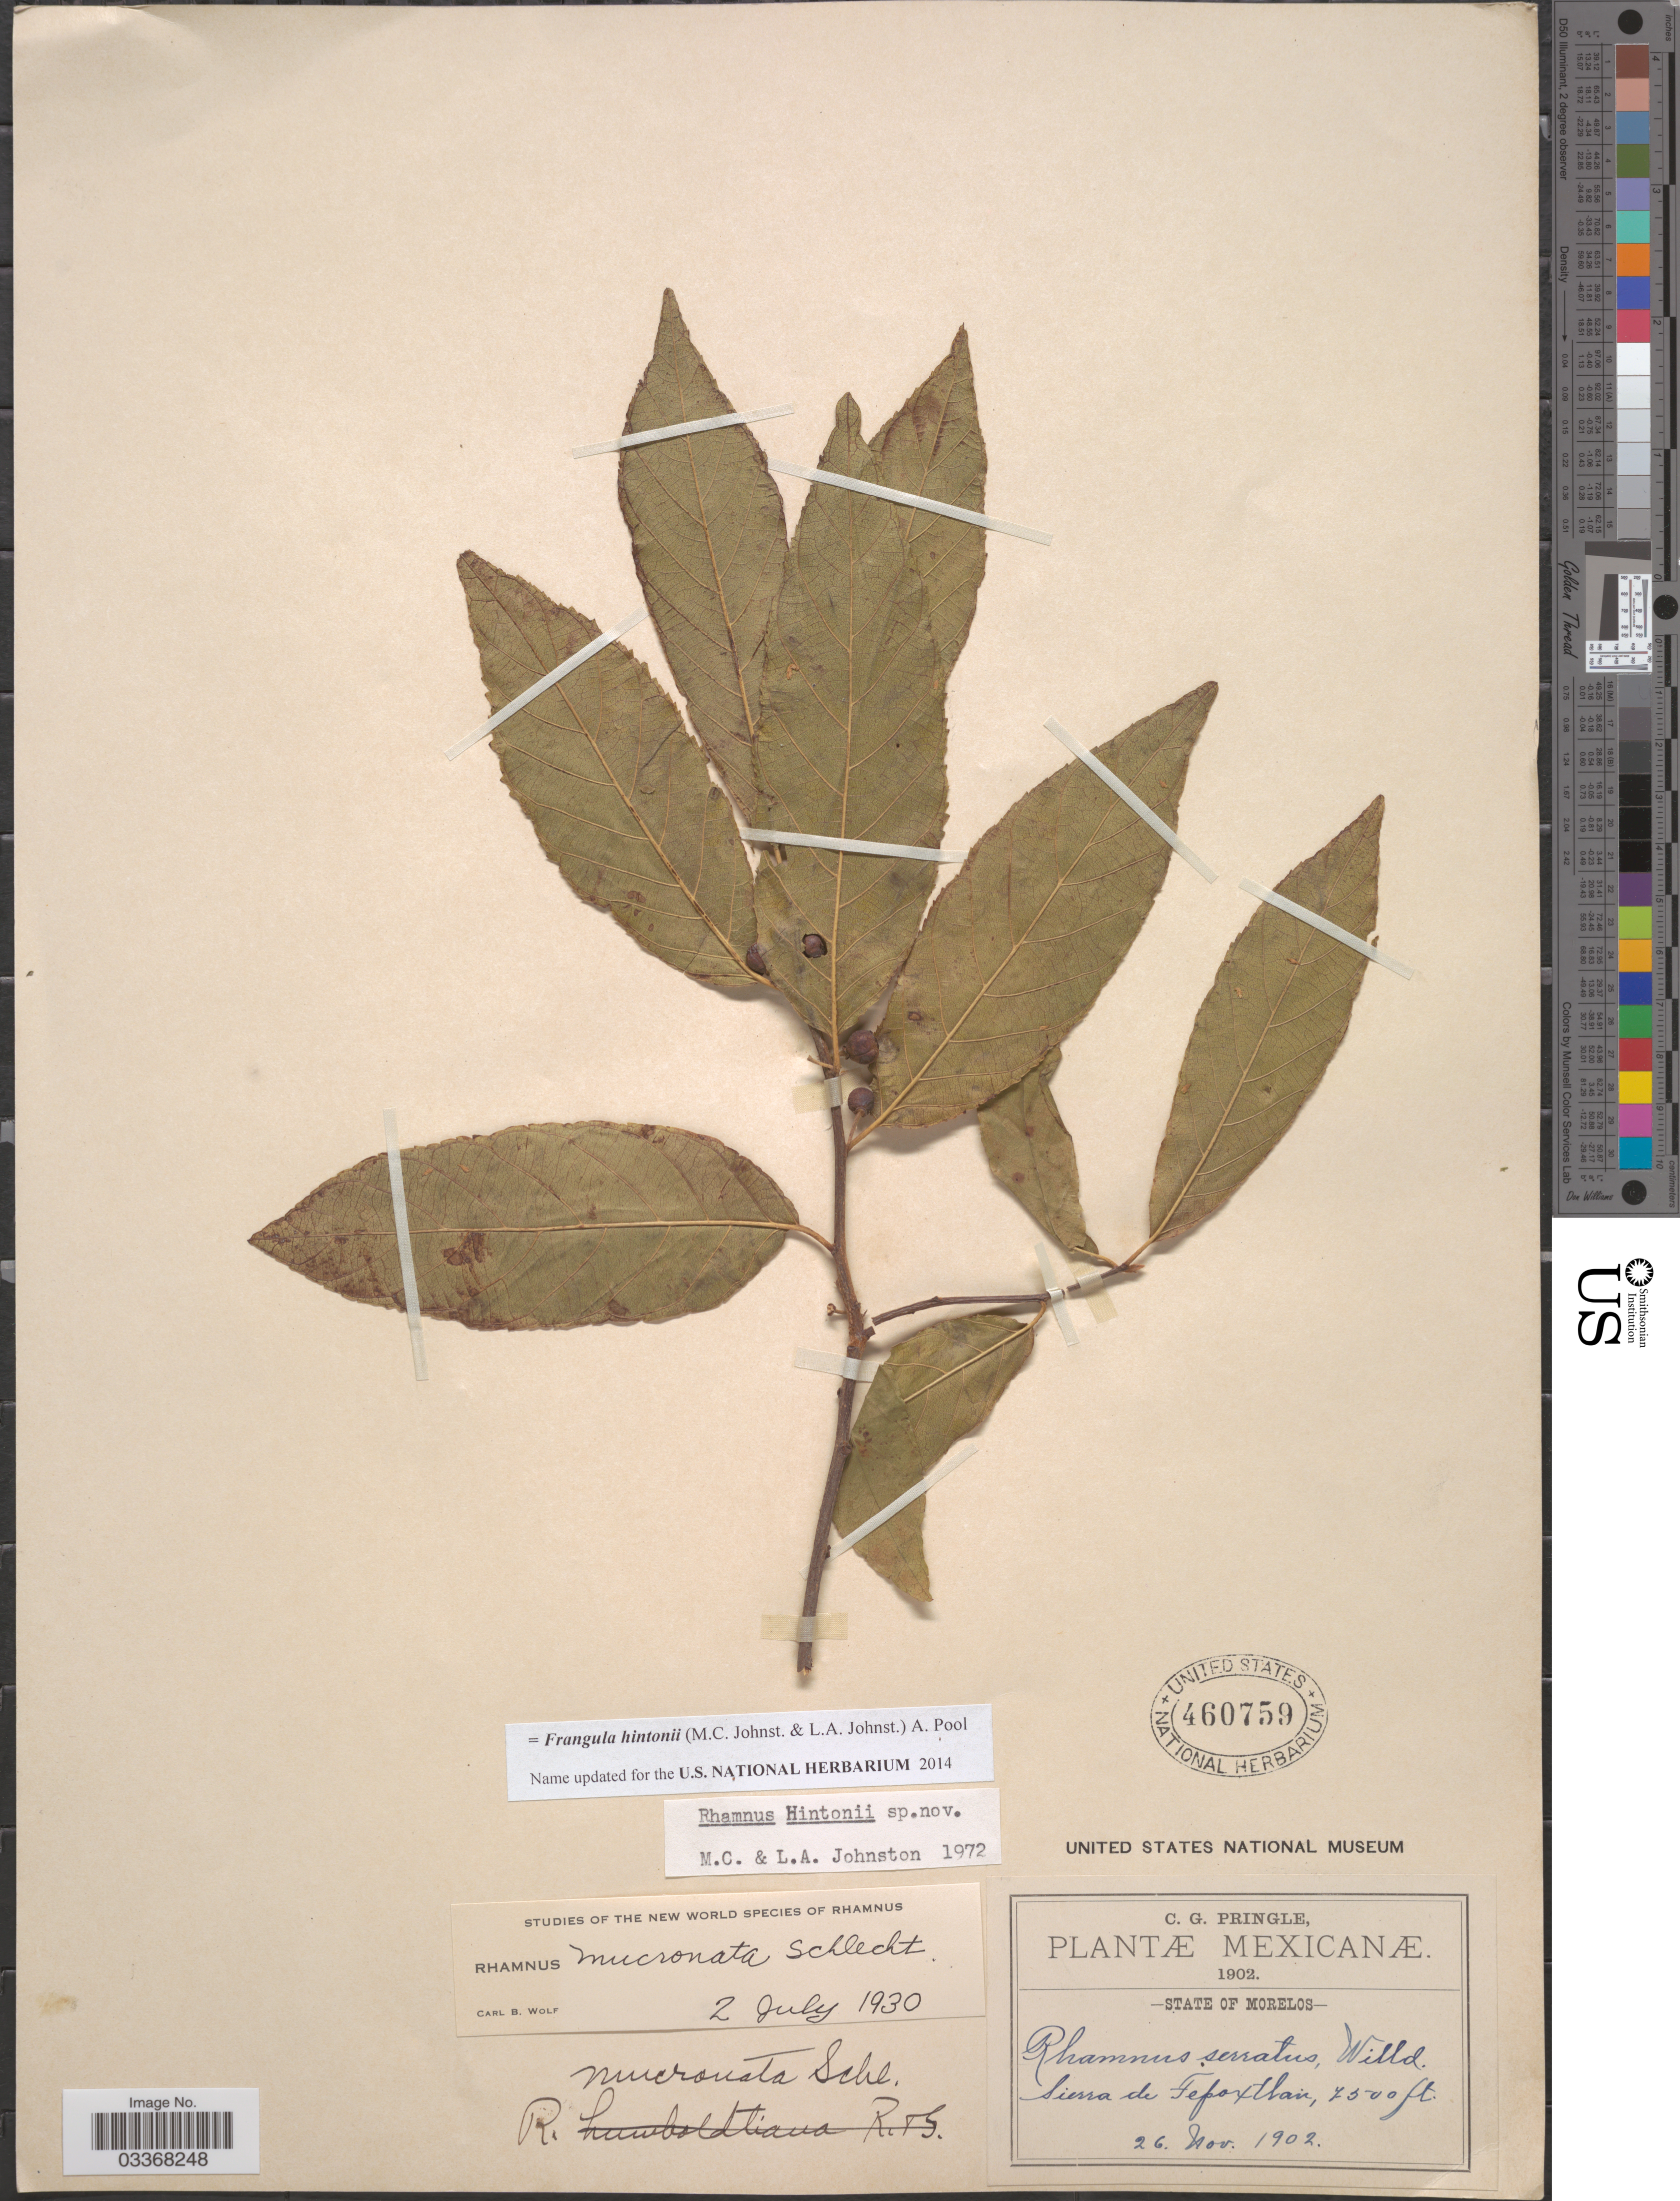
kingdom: Plantae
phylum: Tracheophyta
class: Magnoliopsida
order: Rosales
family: Rhamnaceae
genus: Frangula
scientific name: Frangula hintonii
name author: (M.C. Johnst. & L.A. Johnst.) A. Pool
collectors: C. G. Pringle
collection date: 1902-11-26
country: Mexico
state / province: Morelos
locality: Sierra de Tepoxtlan.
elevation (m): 2286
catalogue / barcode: US 460759